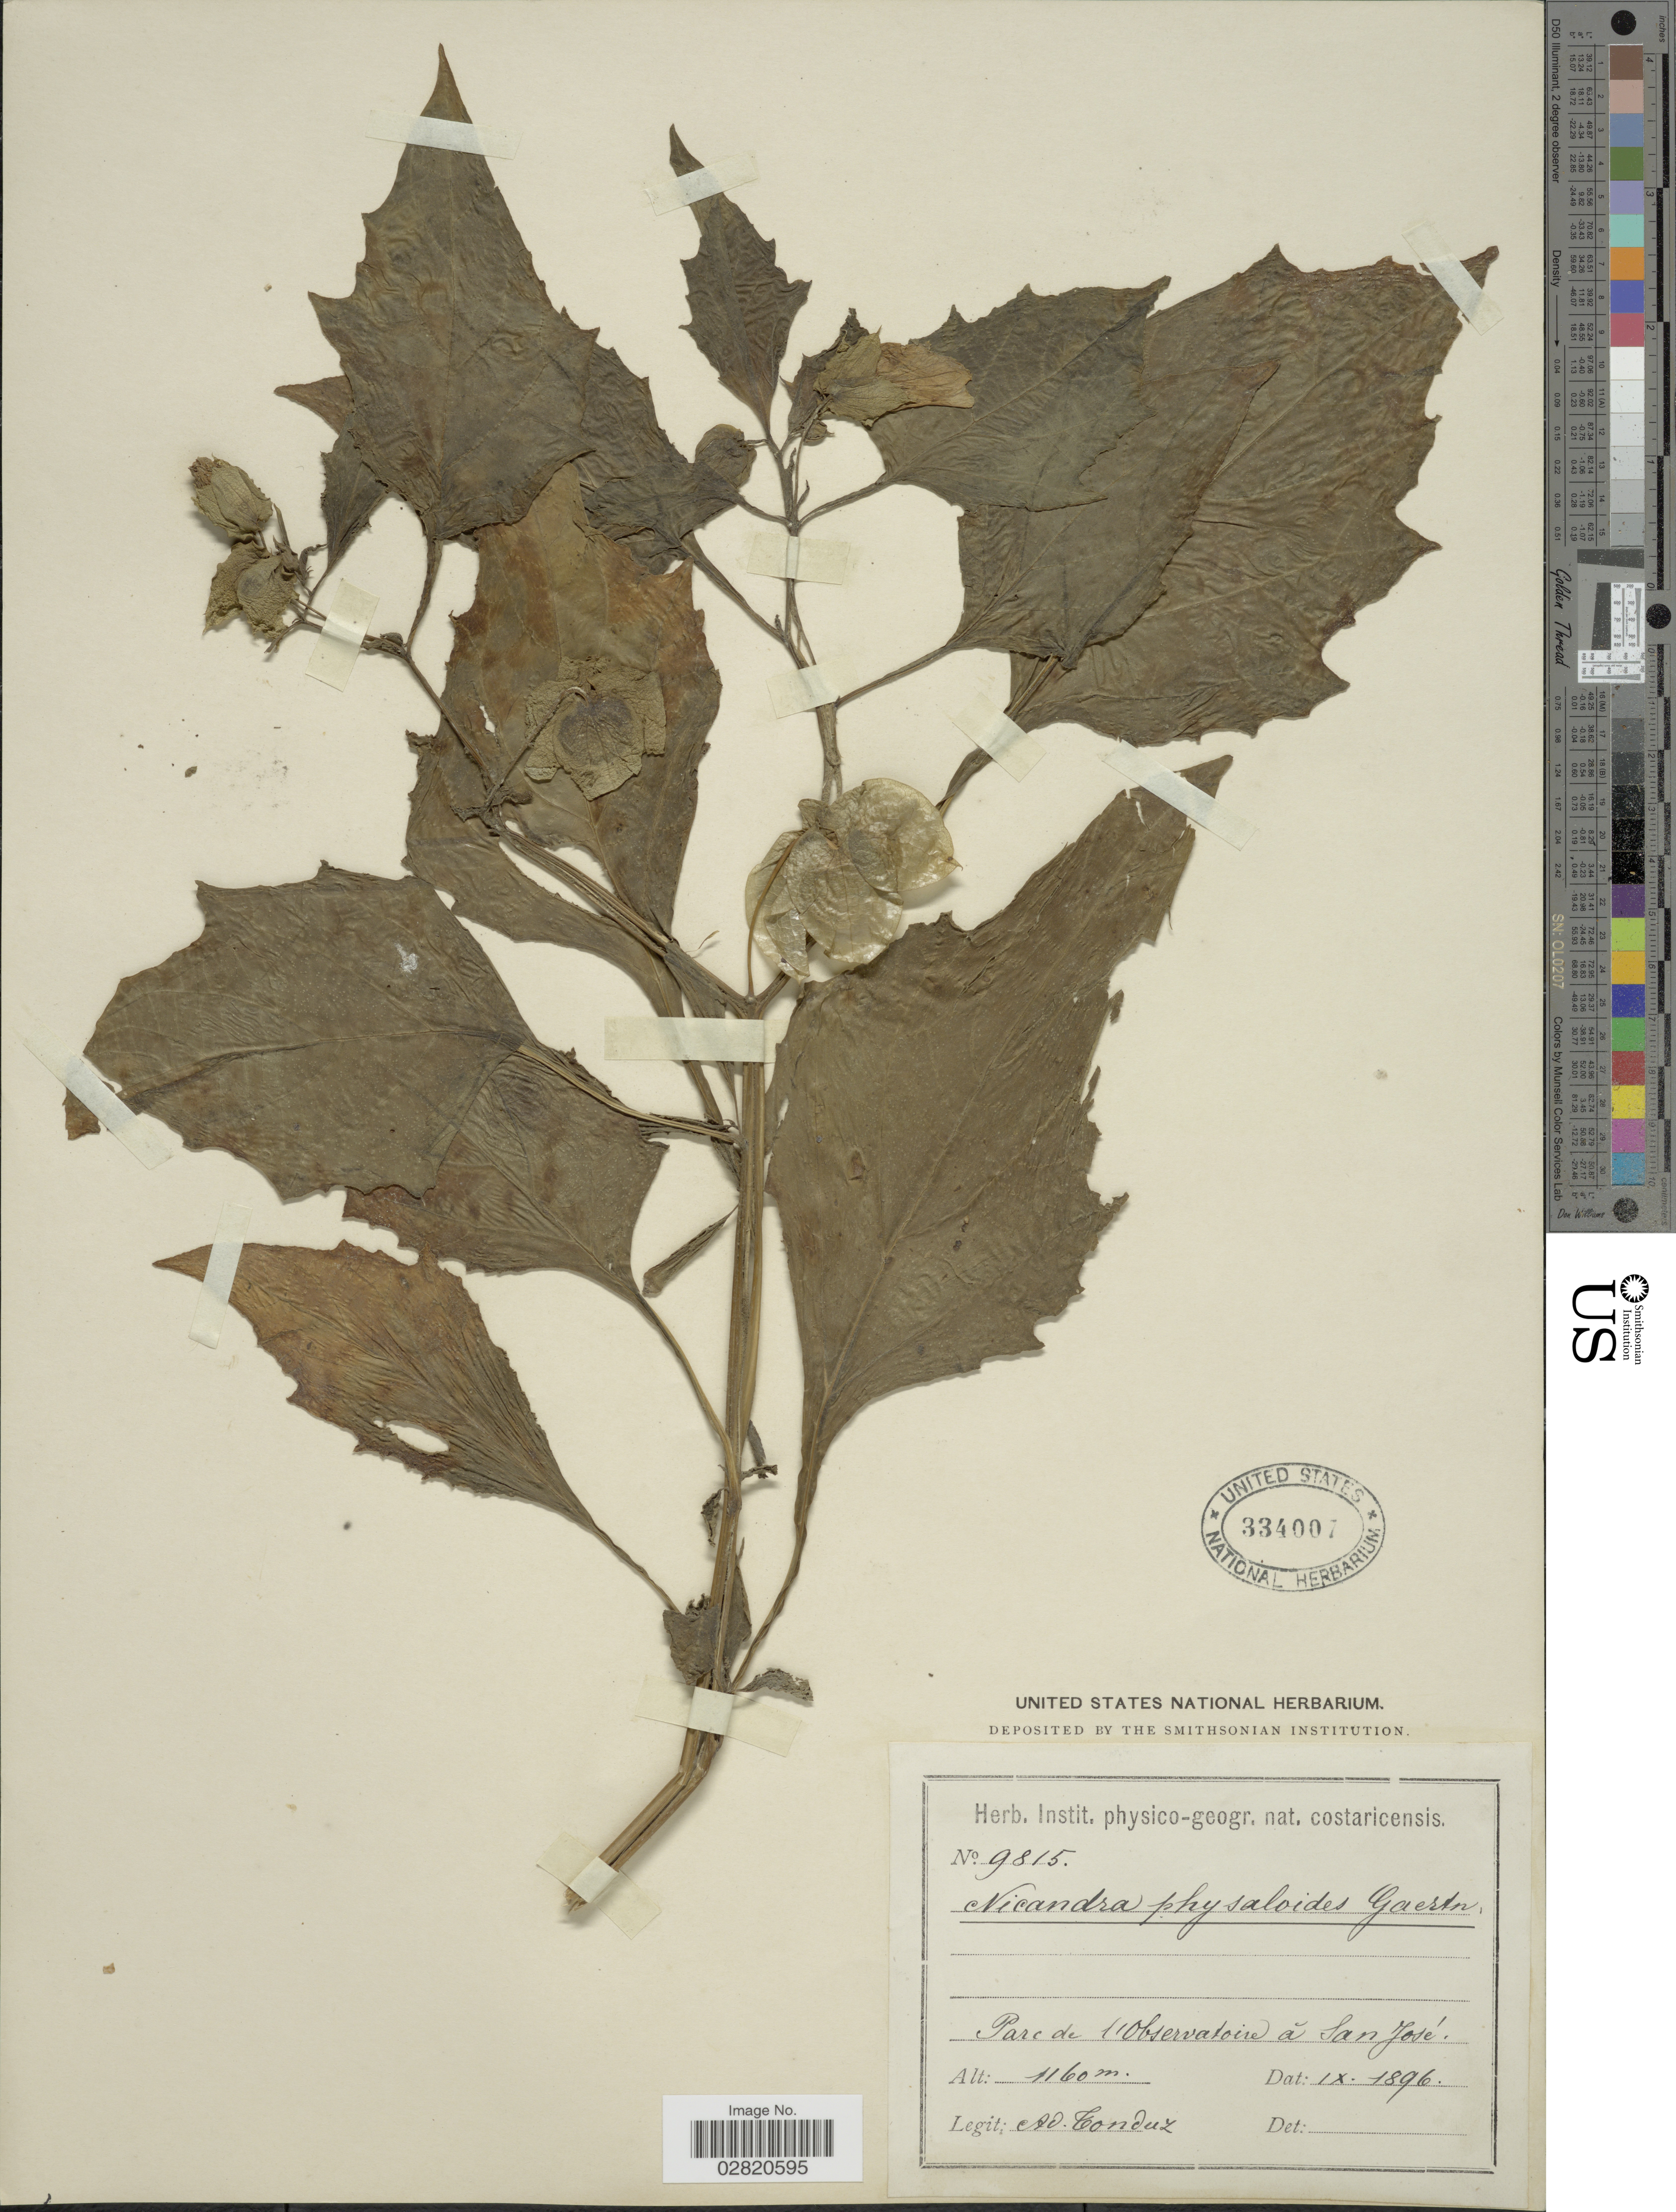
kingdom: Plantae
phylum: Tracheophyta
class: Magnoliopsida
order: Solanales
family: Solanaceae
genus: Nicandra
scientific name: Nicandra physalodes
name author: (L.) Gaertn.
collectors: A. Tonduz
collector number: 9815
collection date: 1896-09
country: Costa Rica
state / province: San José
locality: Parc se l'observatoire á San José.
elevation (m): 1160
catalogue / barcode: US 334007